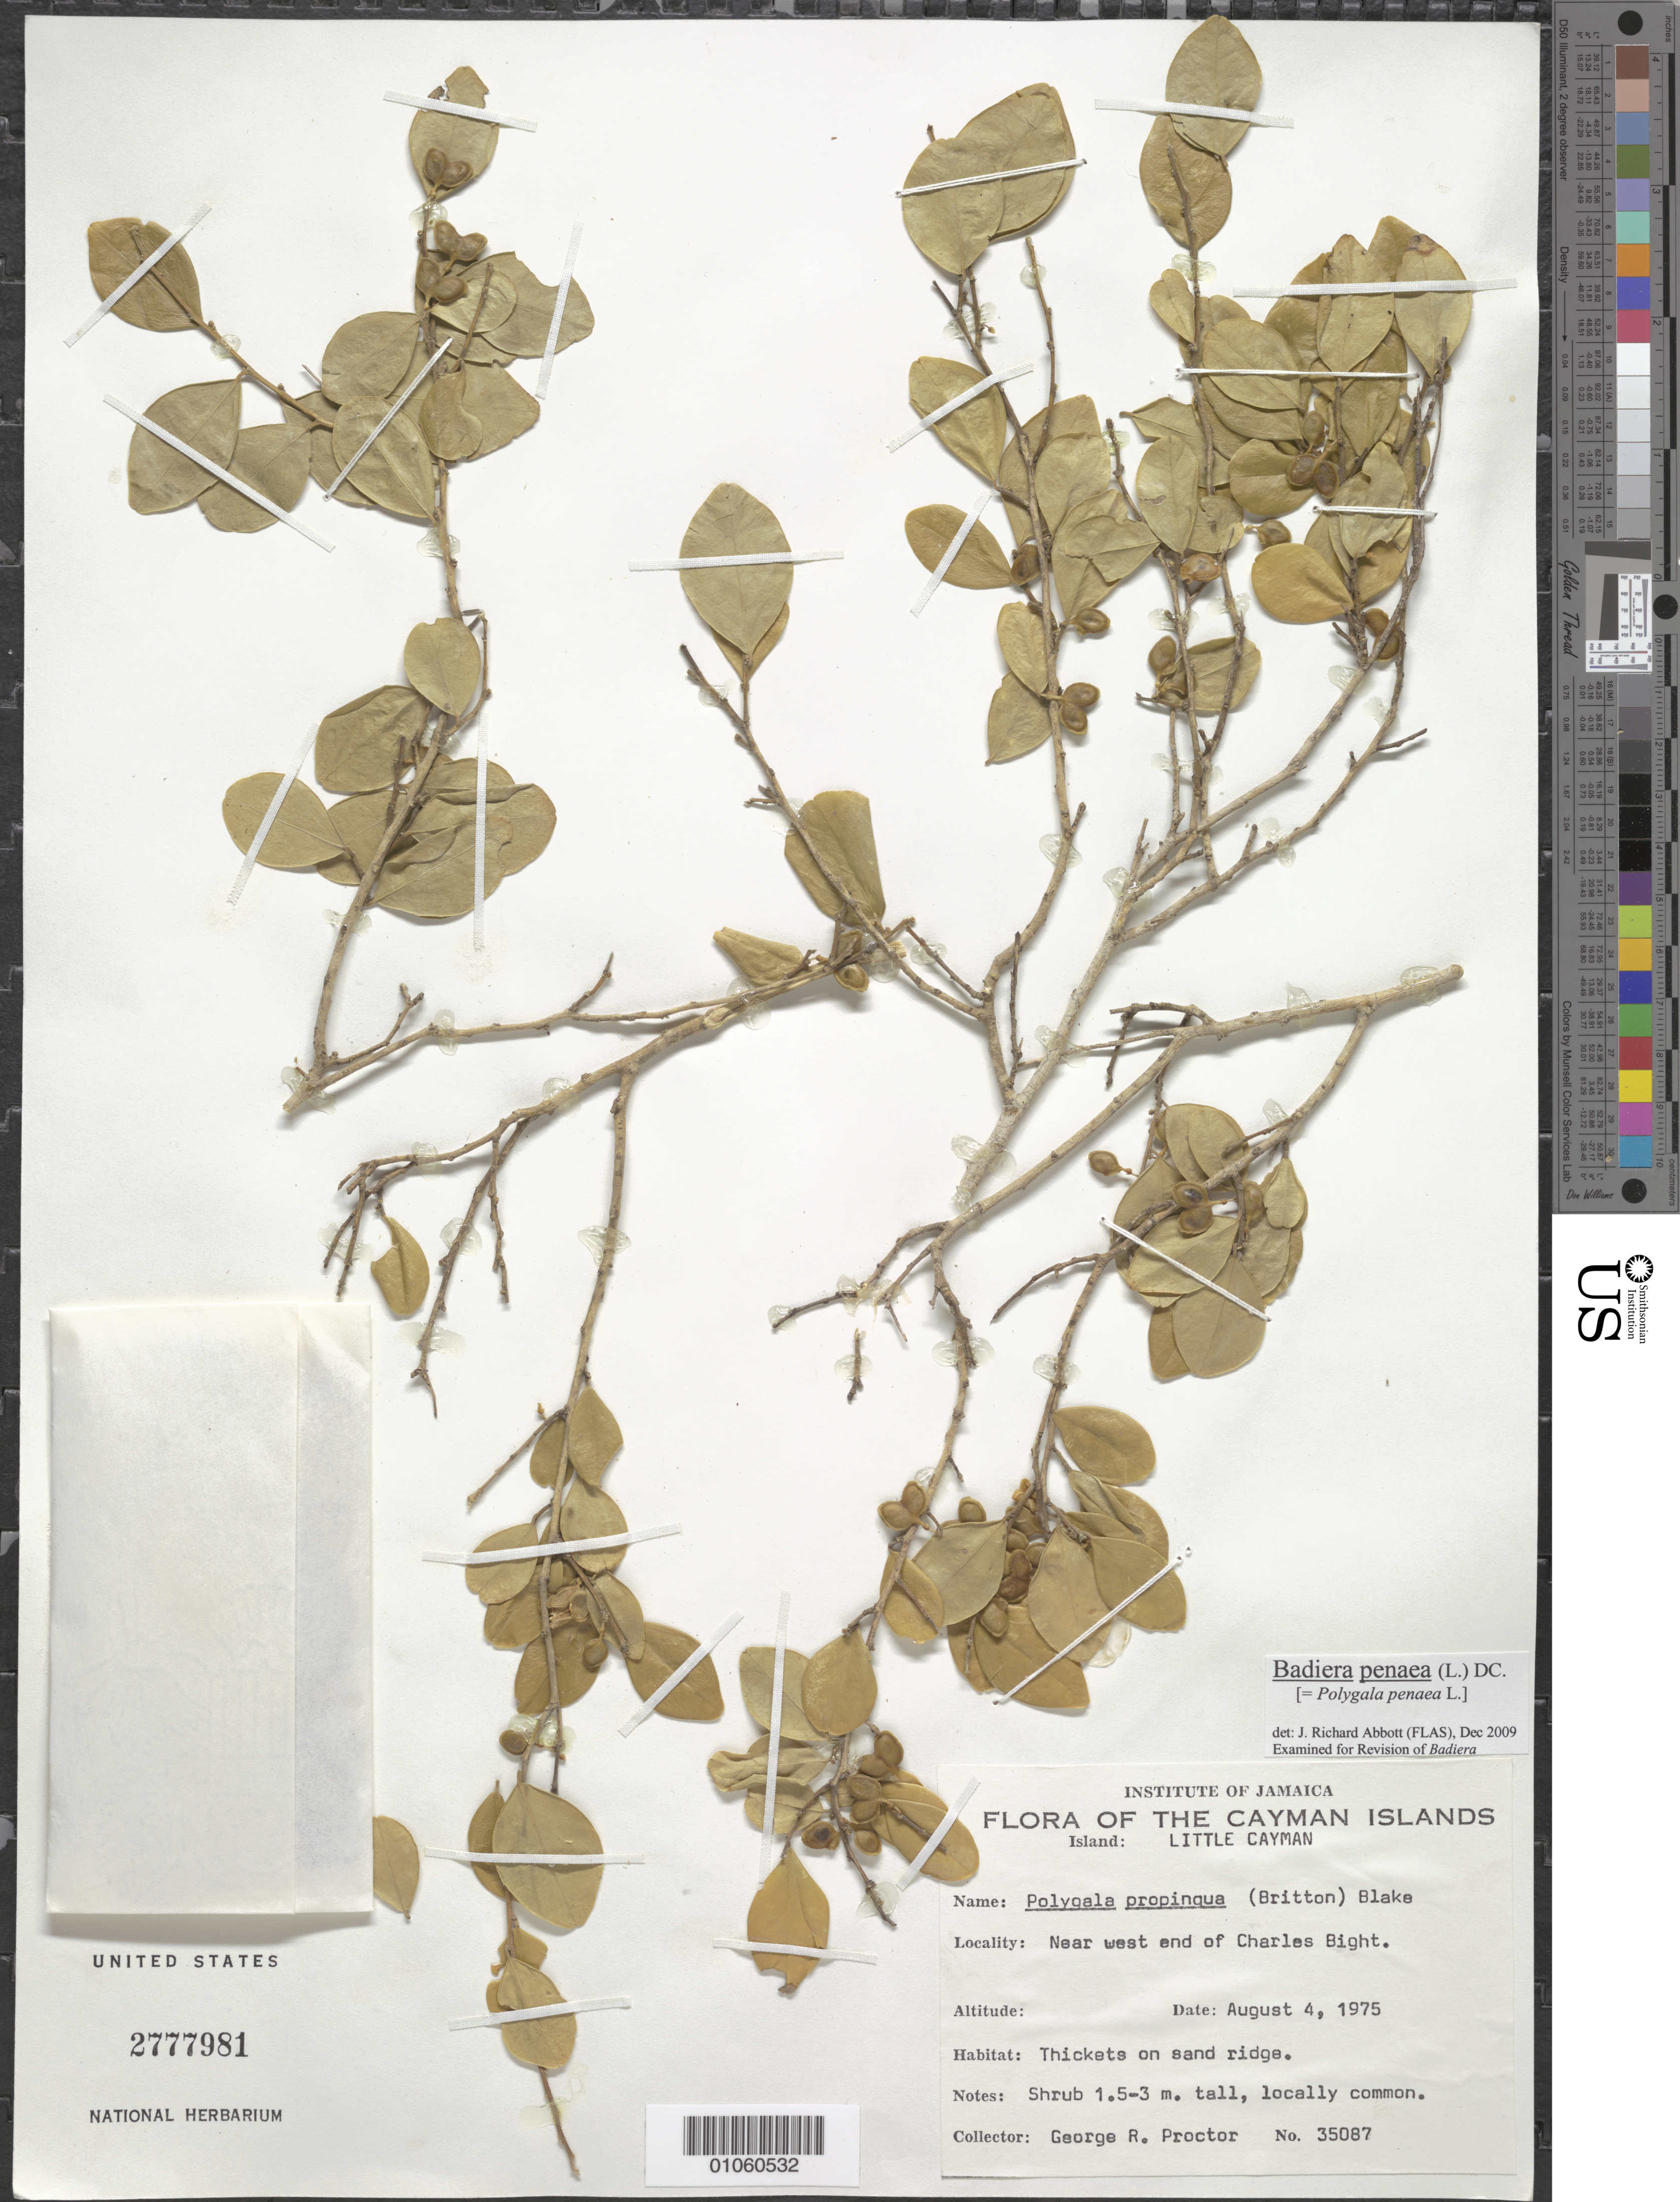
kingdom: Plantae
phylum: Tracheophyta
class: Magnoliopsida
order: Fabales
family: Polygalaceae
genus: Badiera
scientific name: Badiera penaea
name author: (L.) DC.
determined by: Abbott, J. R., (FLAS)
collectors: G. R. Proctor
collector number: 35087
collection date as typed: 04 Aug 1975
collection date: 1975-08-04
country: Cayman Islands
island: Little Cayman I.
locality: Charles Bight, near W end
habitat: Thickets on sand ridge. Locally common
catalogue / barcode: US 2777981